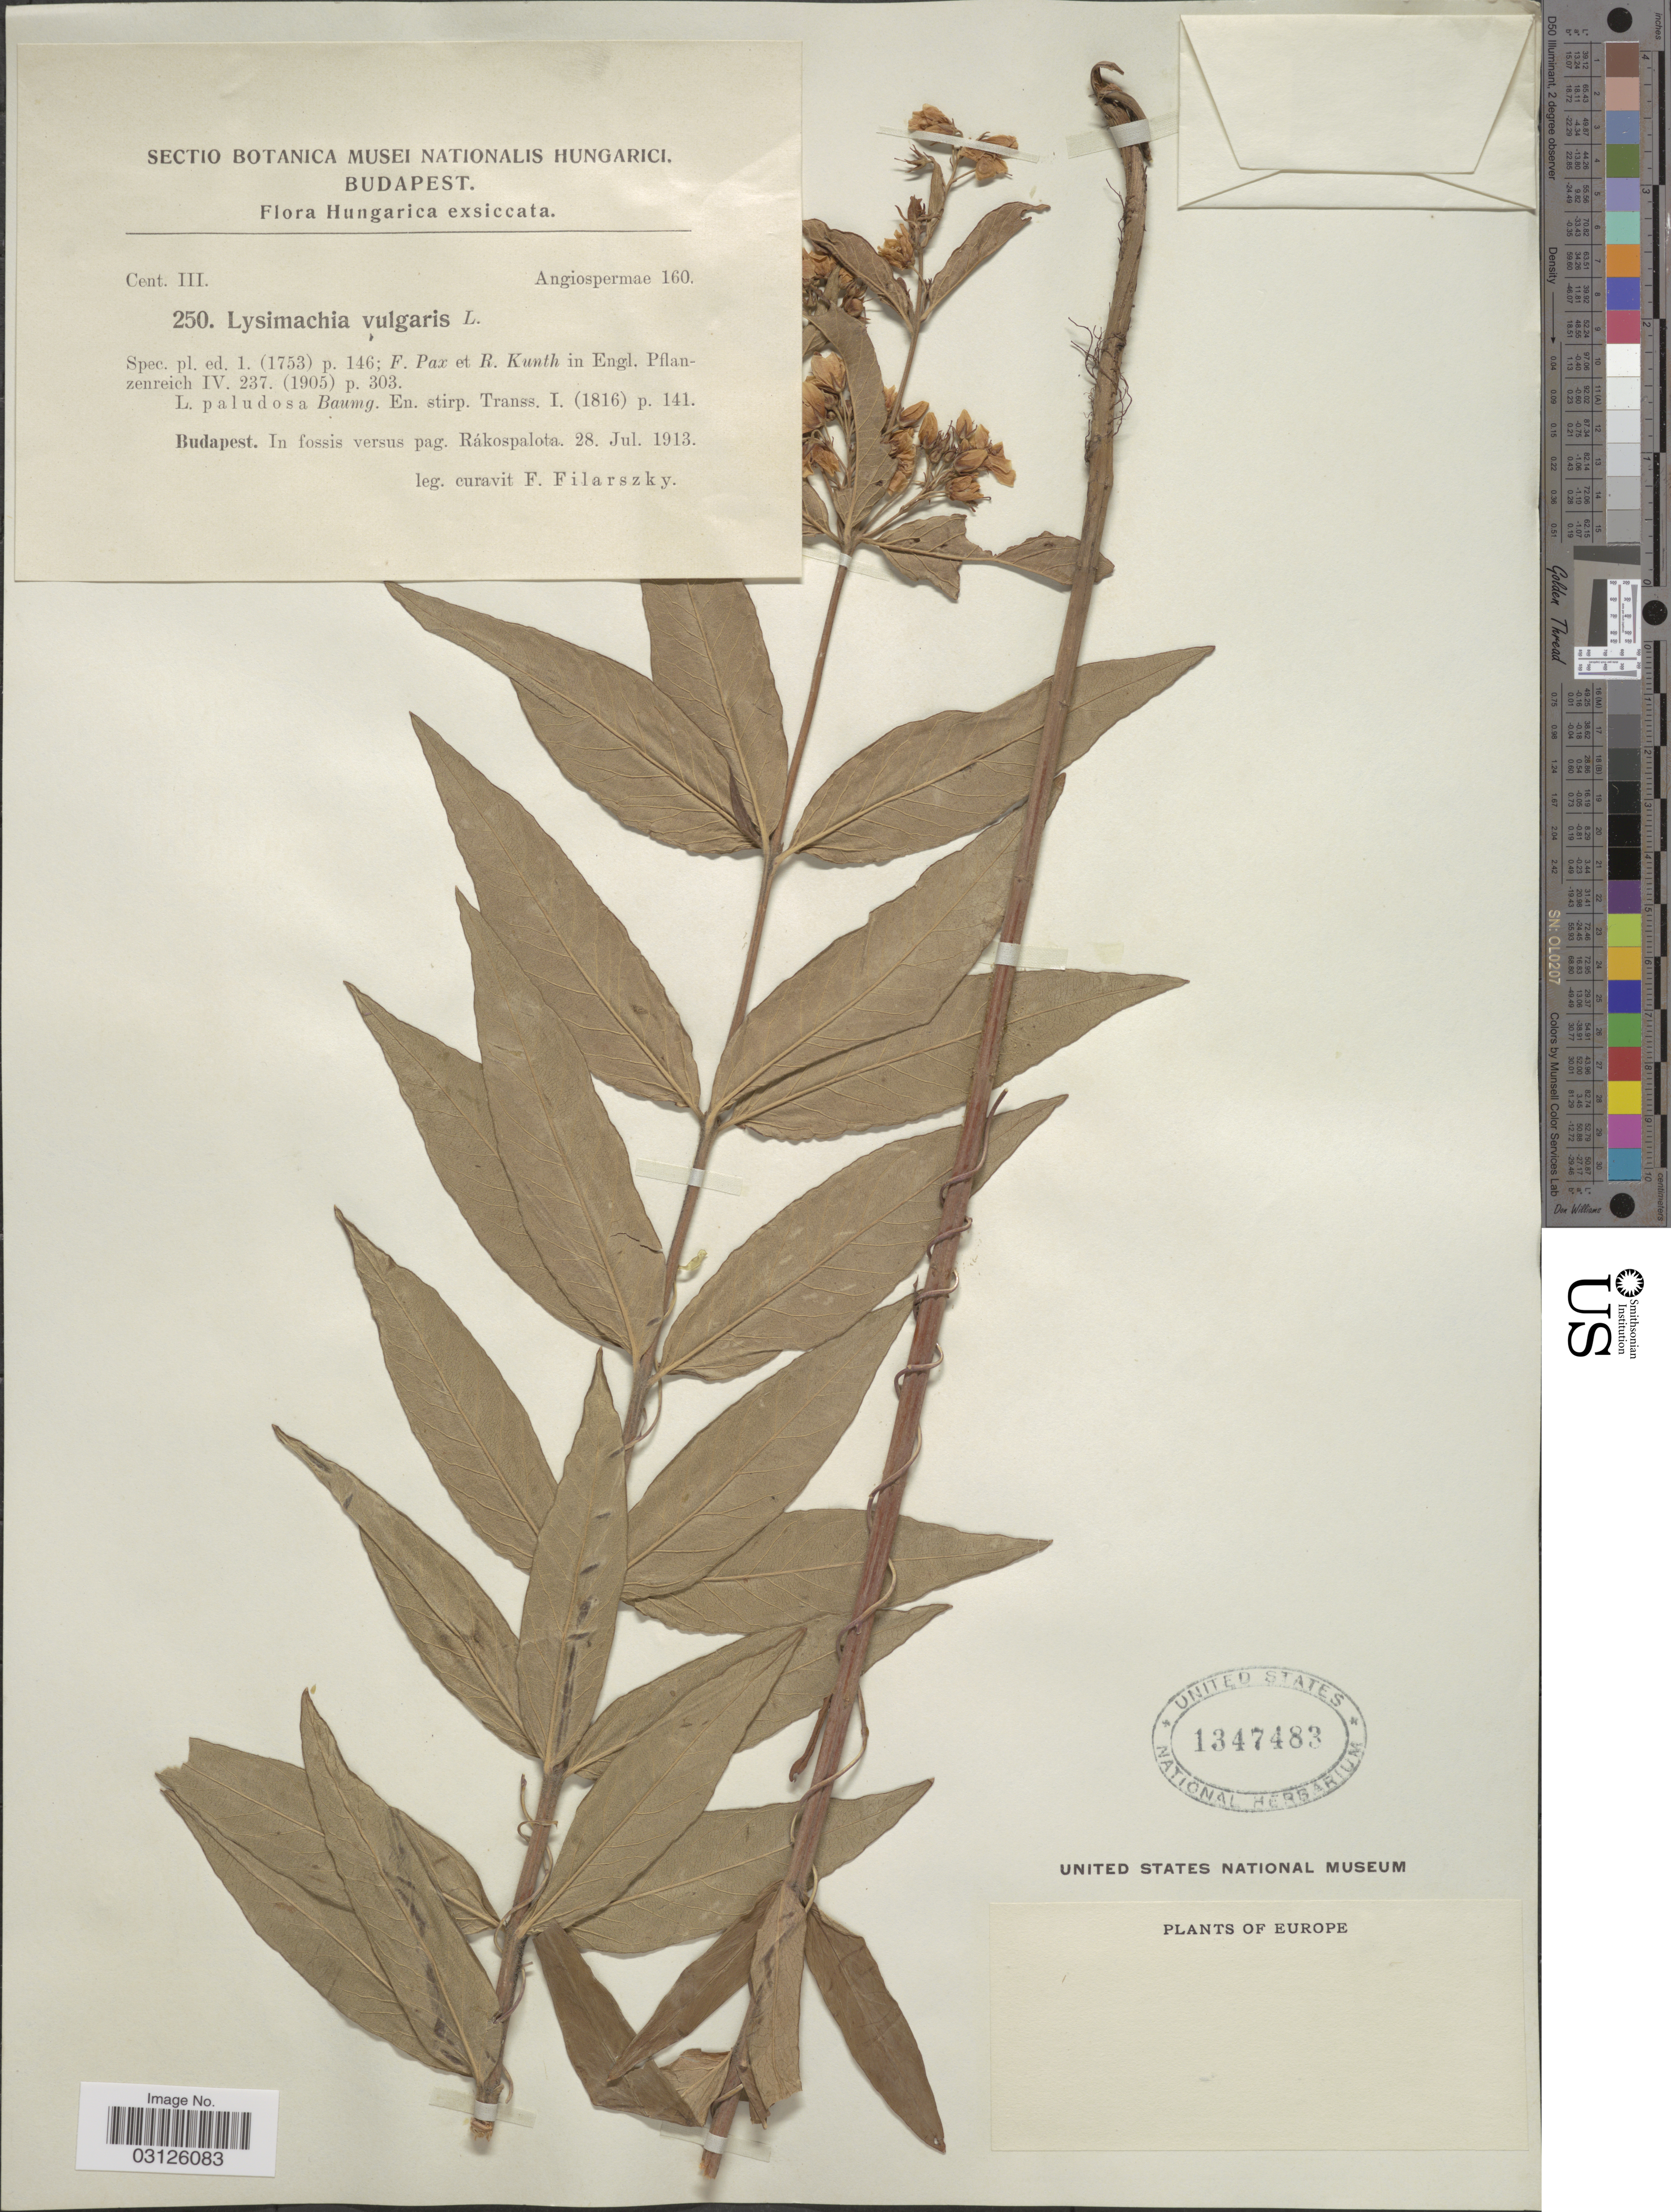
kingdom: Plantae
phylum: Tracheophyta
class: Magnoliopsida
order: Ericales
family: Primulaceae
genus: Lysimachia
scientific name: Lysimachia thyrsiflora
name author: L.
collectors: F. Filarszky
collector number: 250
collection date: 1913-07-28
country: Hungary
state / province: Budapest, Capital District of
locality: Budapest. In fossis versus pag. Rákospalota.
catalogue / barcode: US 1347483